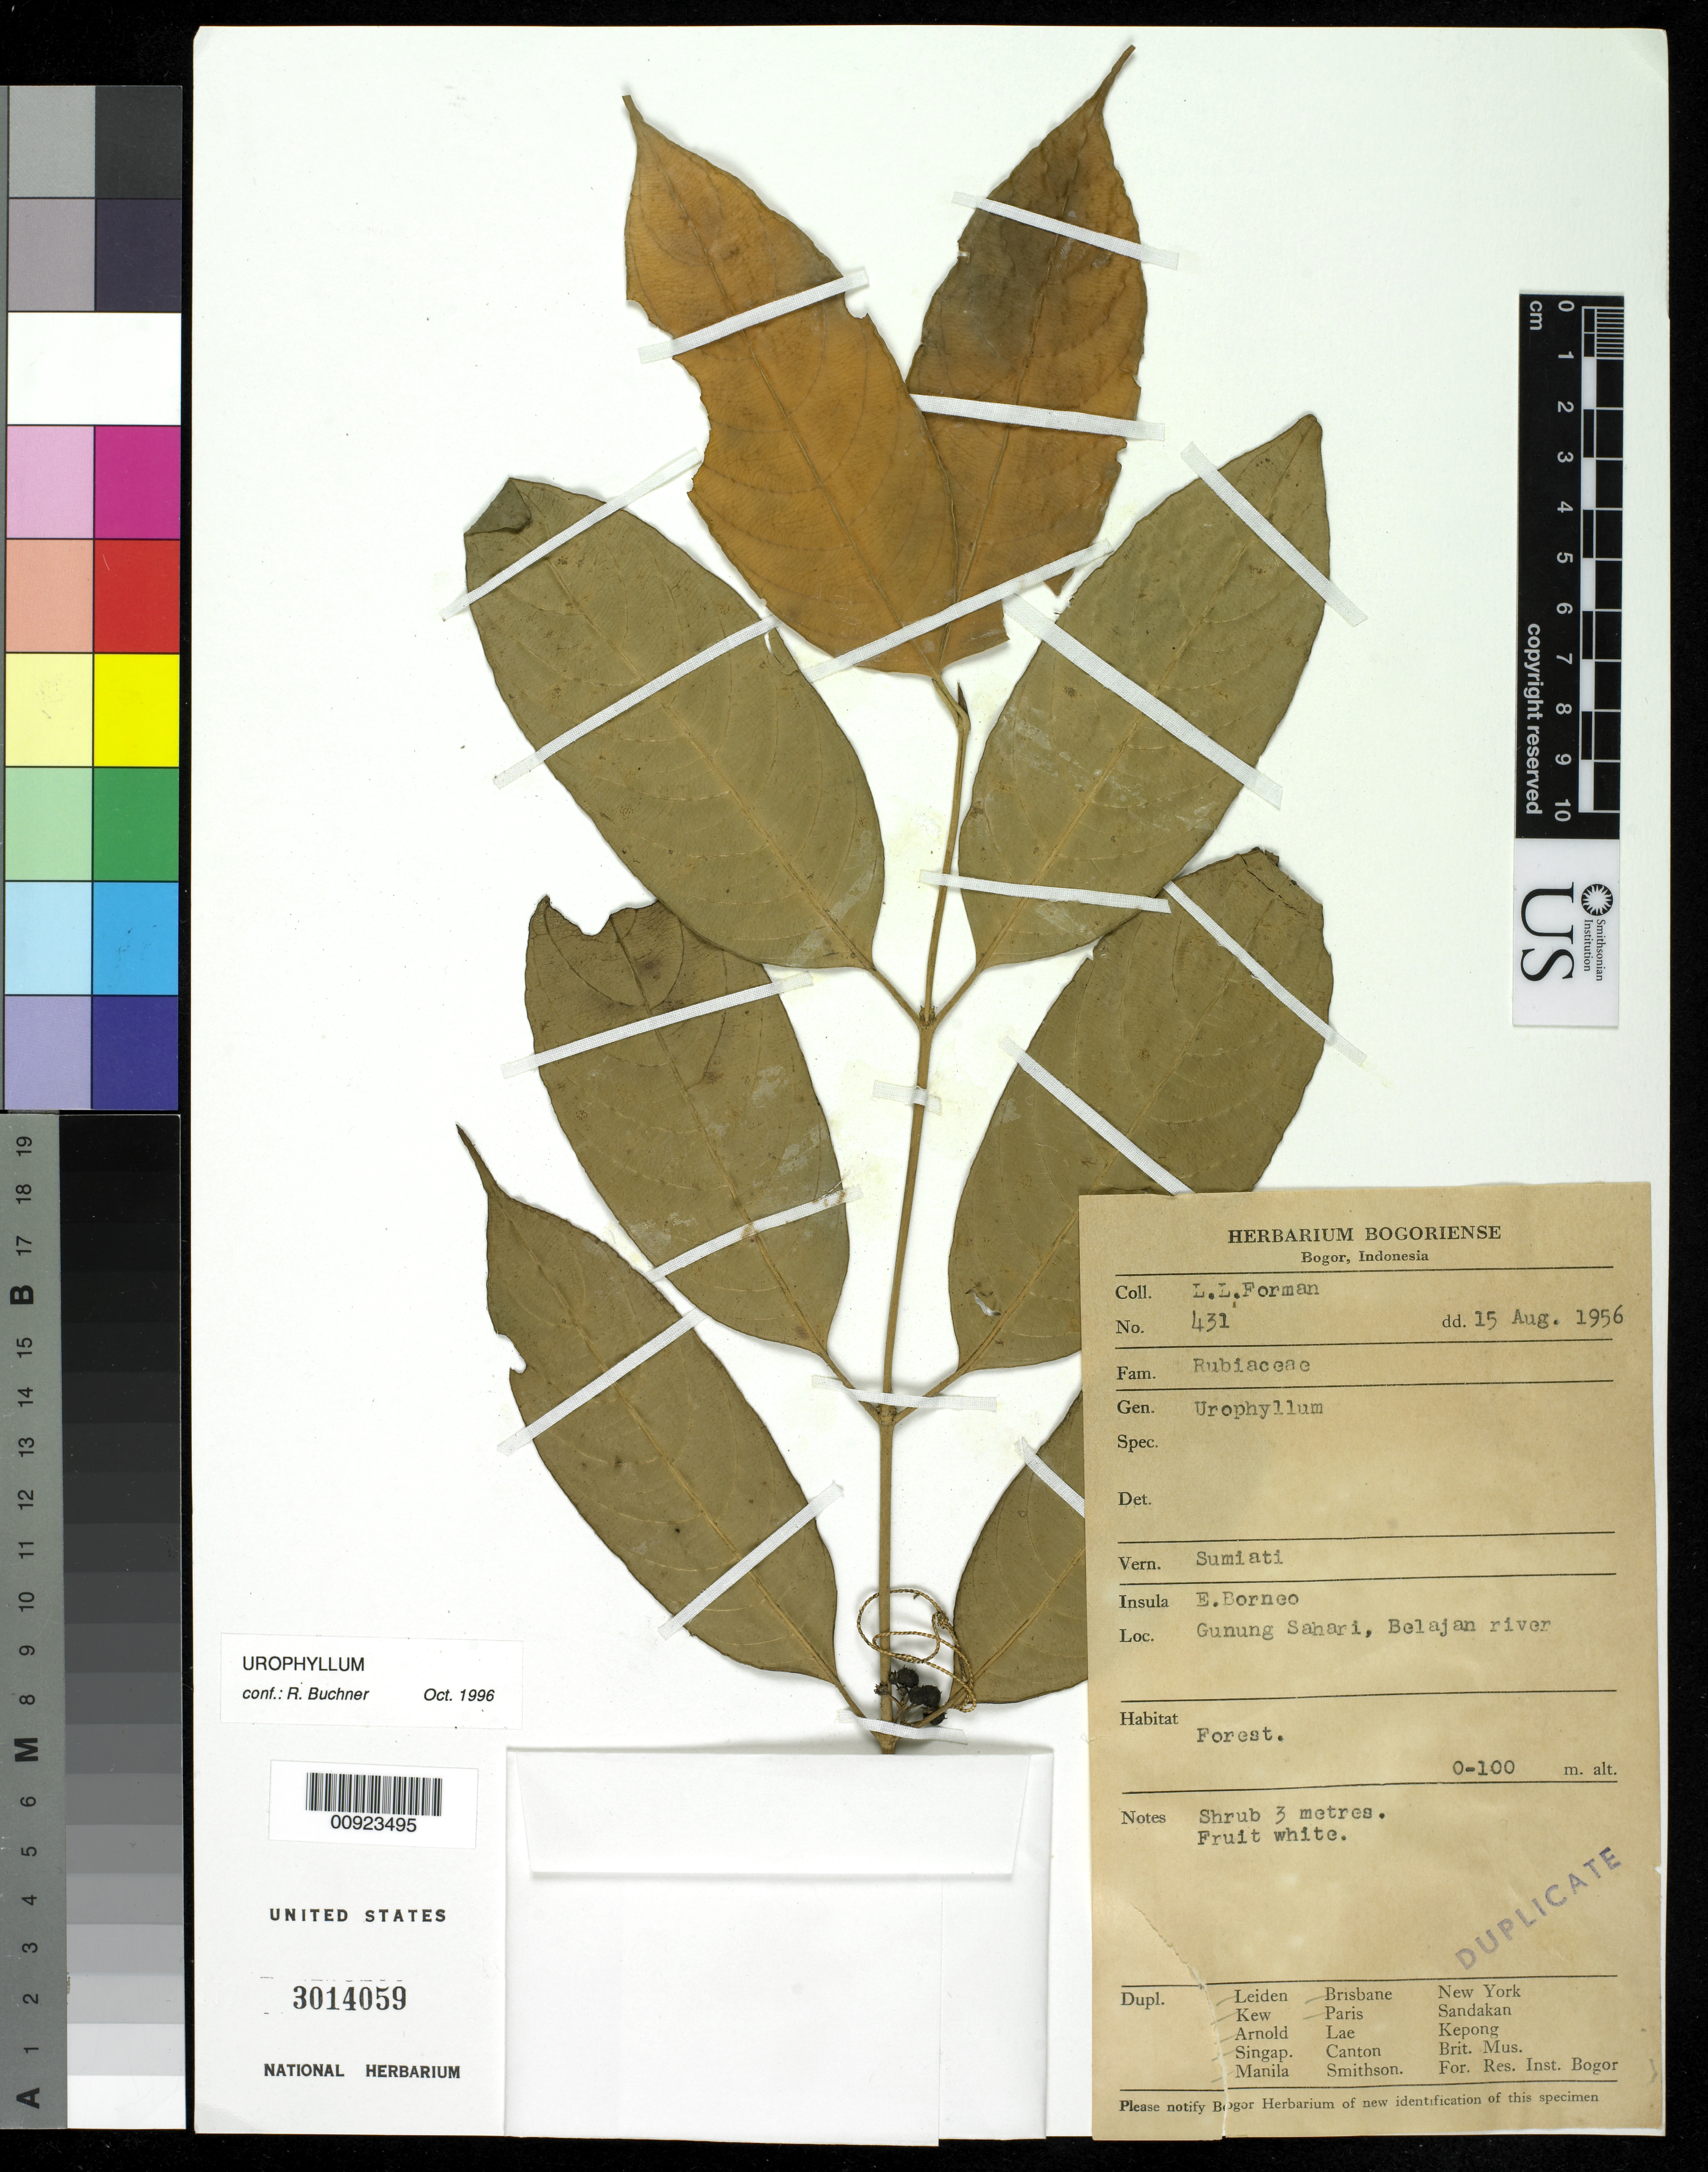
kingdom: Plantae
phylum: Tracheophyta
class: Magnoliopsida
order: Gentianales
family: Rubiaceae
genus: Urophyllum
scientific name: Urophyllum sp.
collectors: L. Forman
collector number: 431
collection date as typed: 15 Aug 1956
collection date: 1956-08-15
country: Indonesia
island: Borneo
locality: Gunung Sahari, Belajan R.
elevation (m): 0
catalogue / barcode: US 3014059